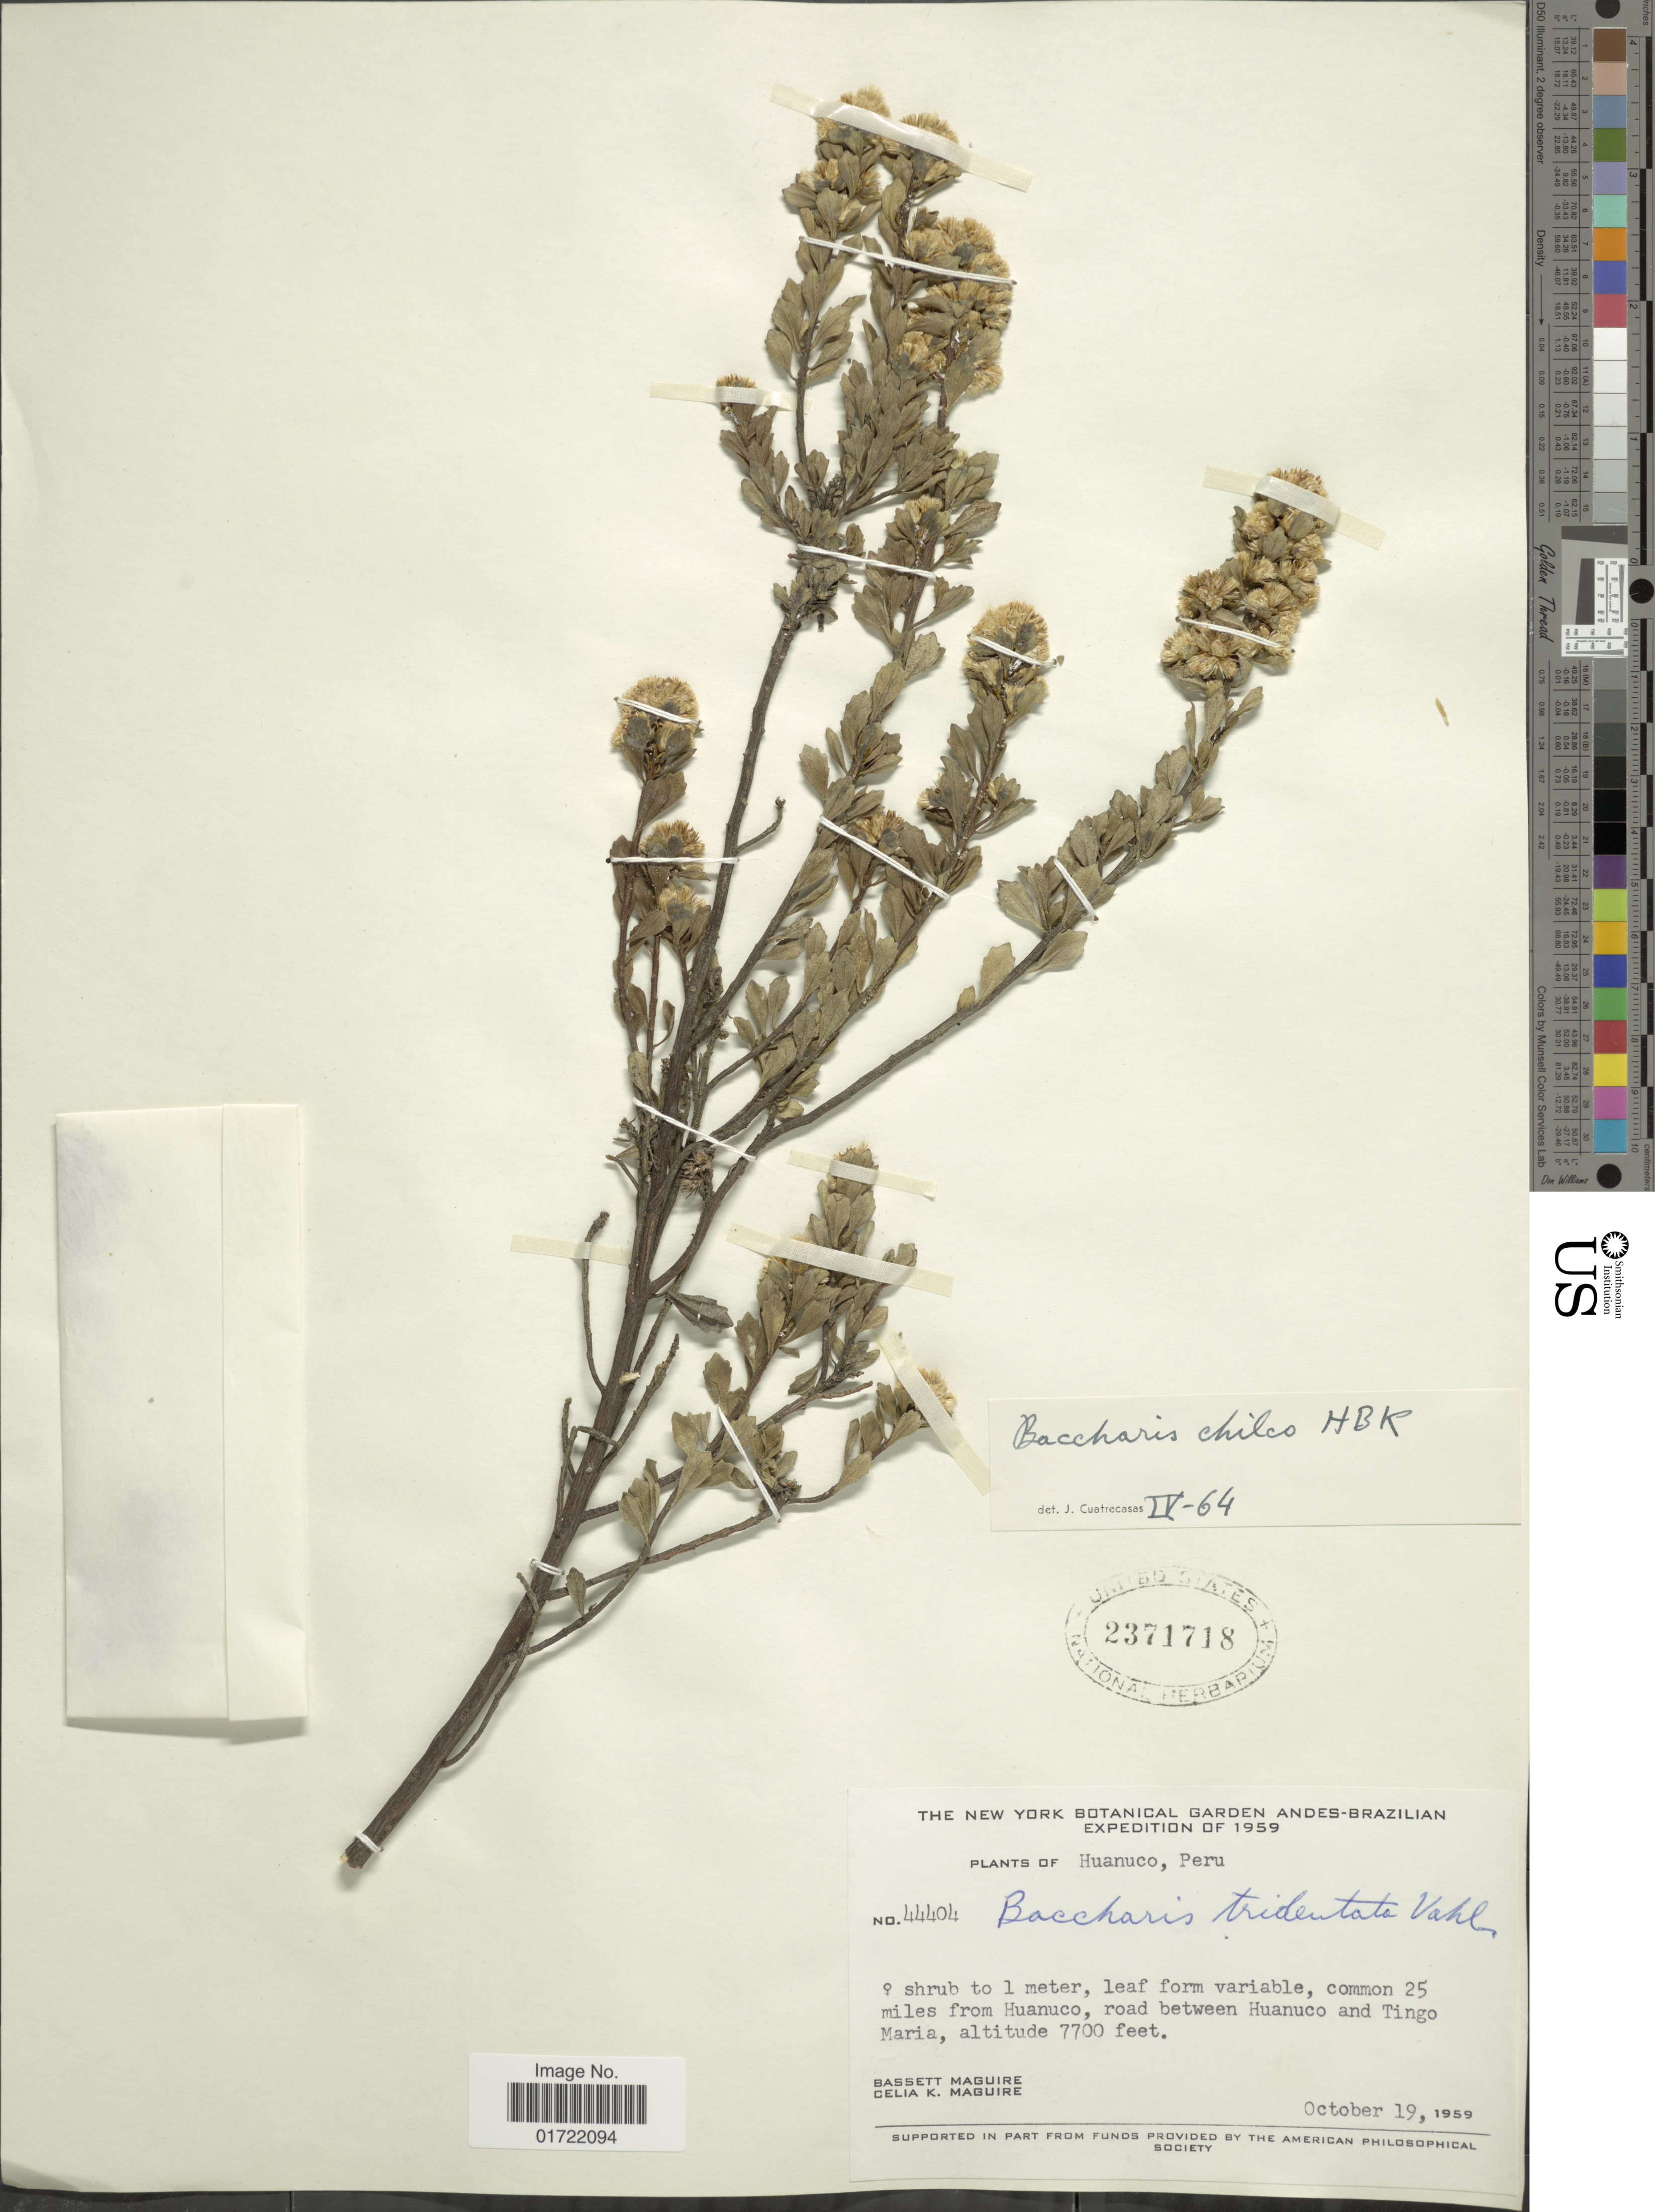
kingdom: Plantae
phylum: Tracheophyta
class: Magnoliopsida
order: Asterales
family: Asteraceae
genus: Baccharis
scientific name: Baccharis chilco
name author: Kunth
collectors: B. Maguire & C. K. Maguire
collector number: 44404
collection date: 1959-10-19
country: Peru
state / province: Huánuco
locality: Andes-Brazilian, common 25 miles from Huanuco, road between Huanuco and Tingo Maria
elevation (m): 2347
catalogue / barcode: US 2371718